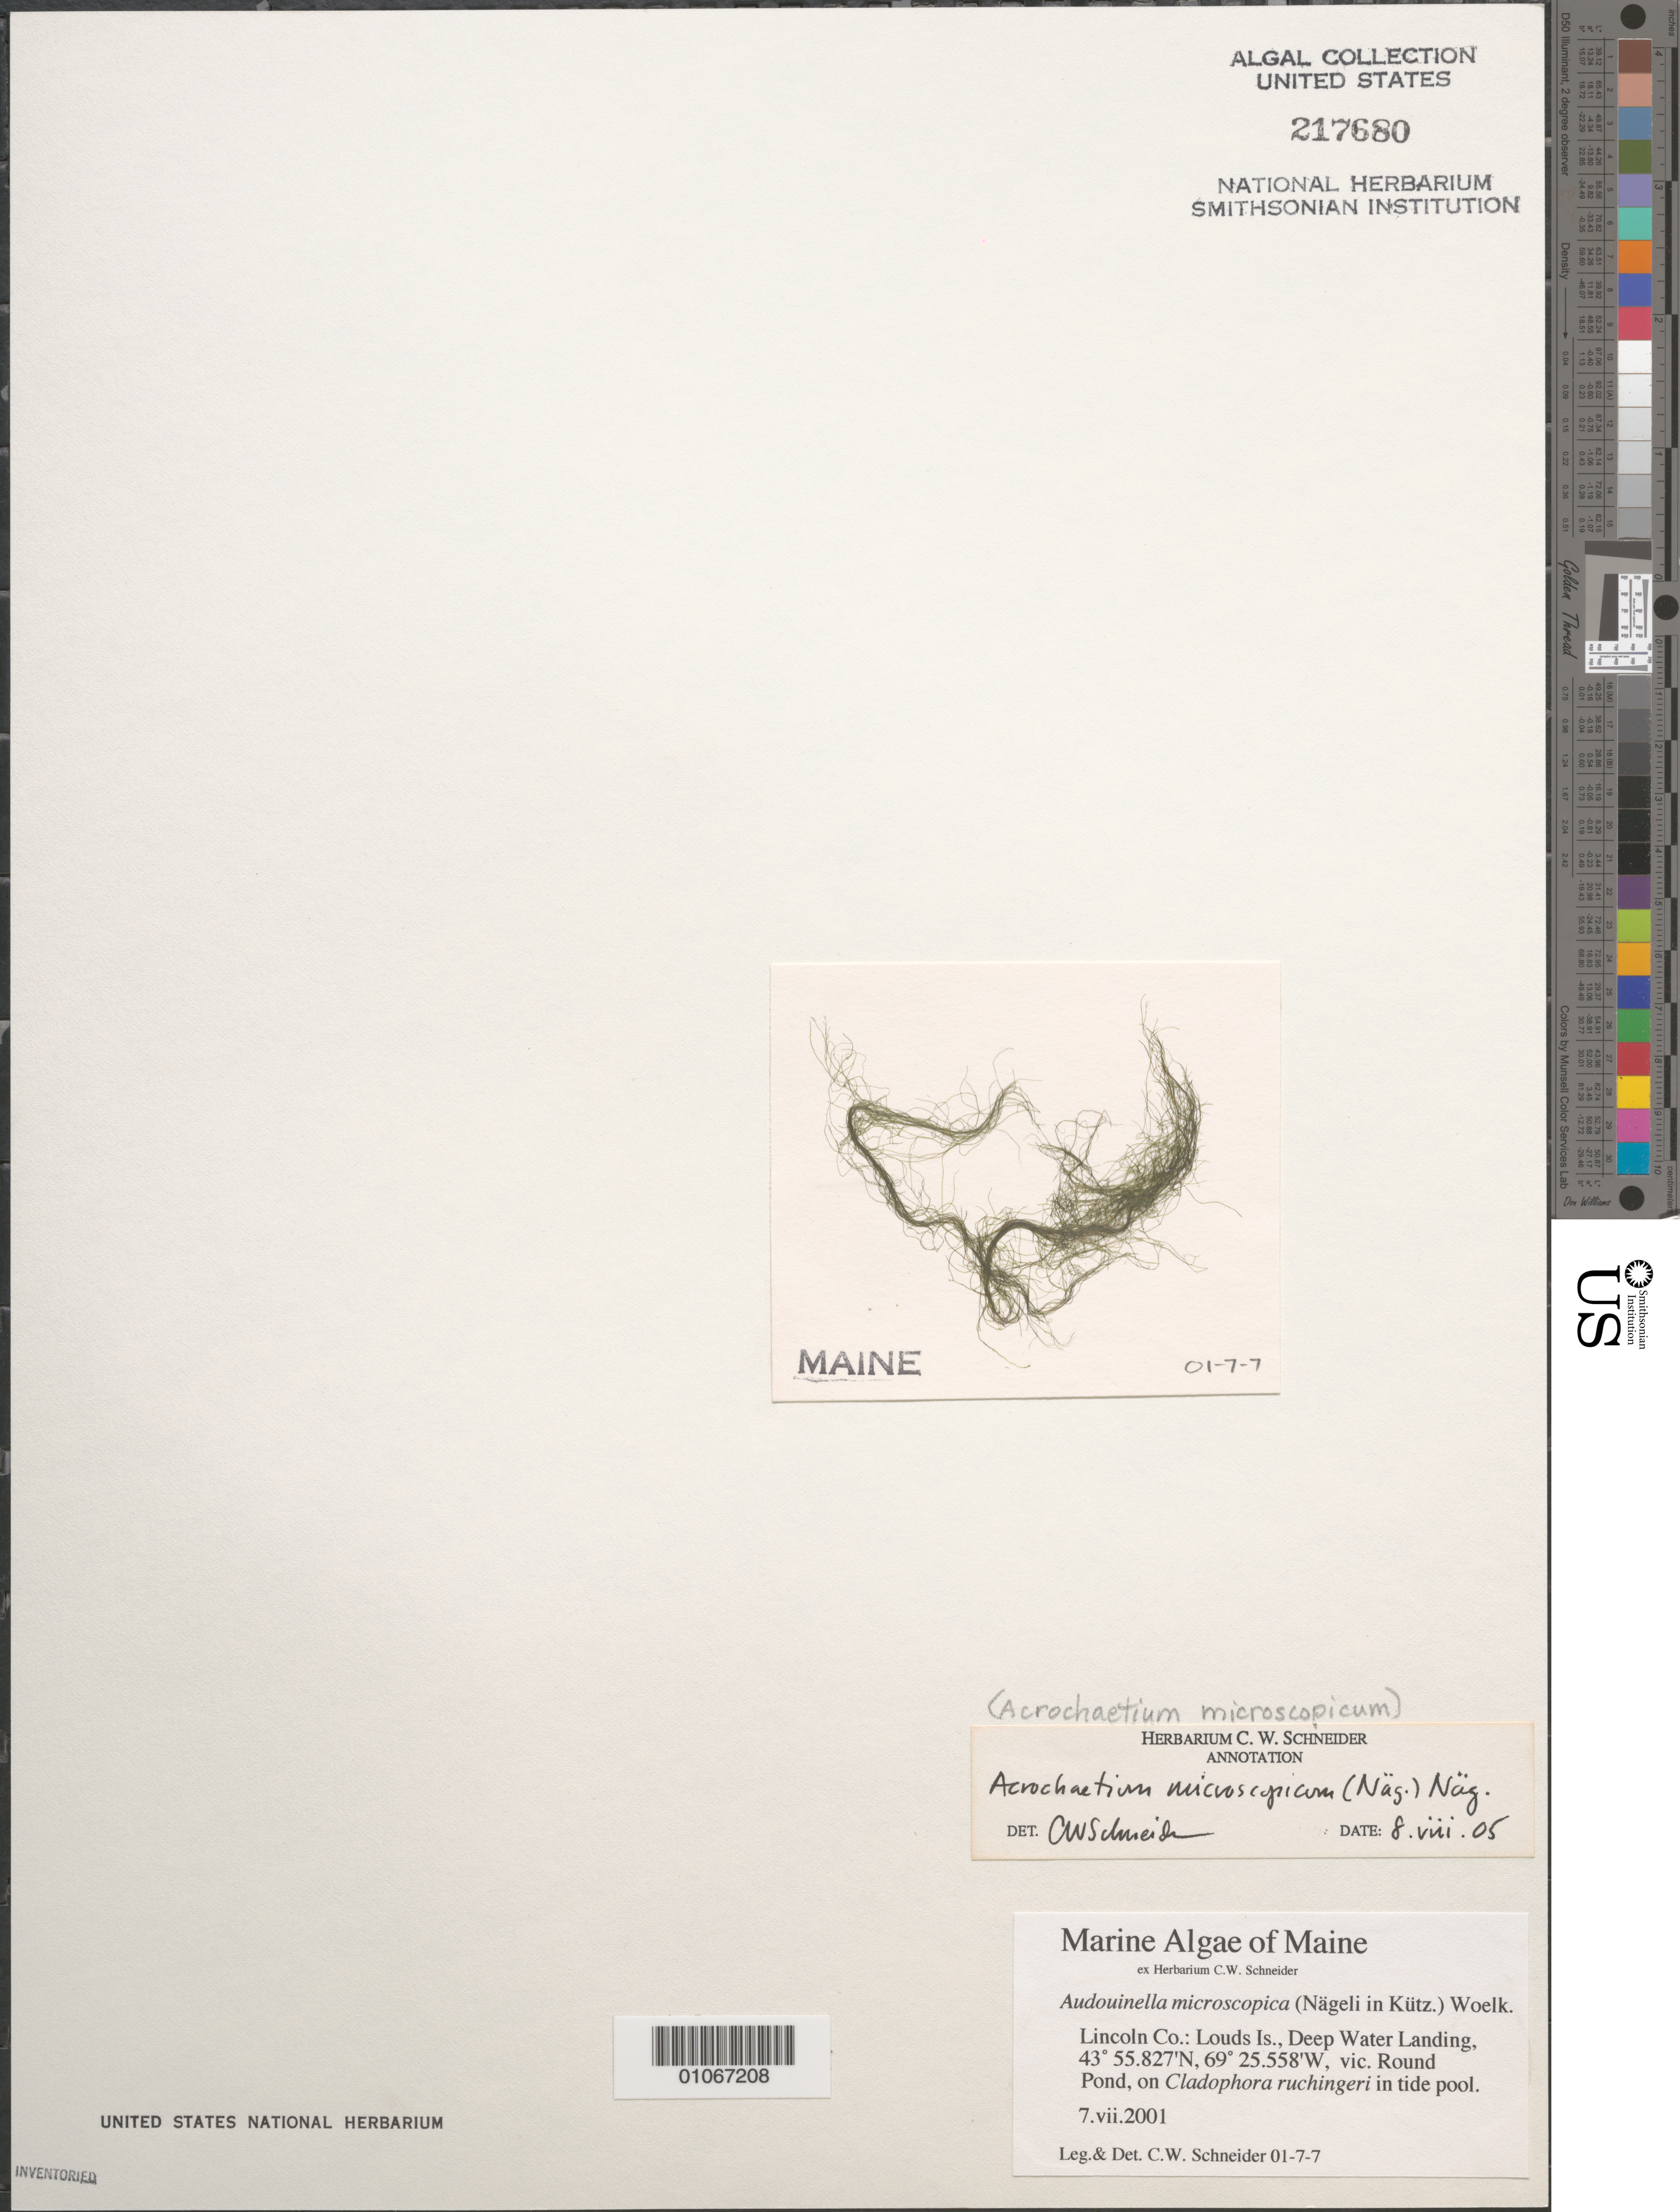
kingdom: Plantae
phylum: Rhodophyta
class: Florideophyceae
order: Acrochaetiales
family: Acrochaetiaceae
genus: Acrochaetium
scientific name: Acrochaetium microscopicum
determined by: Schneider, C. W.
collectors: C. W. Schneider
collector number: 01-7-7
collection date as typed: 07 Jul 2001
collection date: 2001-07-07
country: United States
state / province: Maine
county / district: Lincoln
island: Louds Island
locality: Deep Water Landing, vicinity of Round Pond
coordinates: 43 55.827'N, 69 25.558'W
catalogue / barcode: US 217680